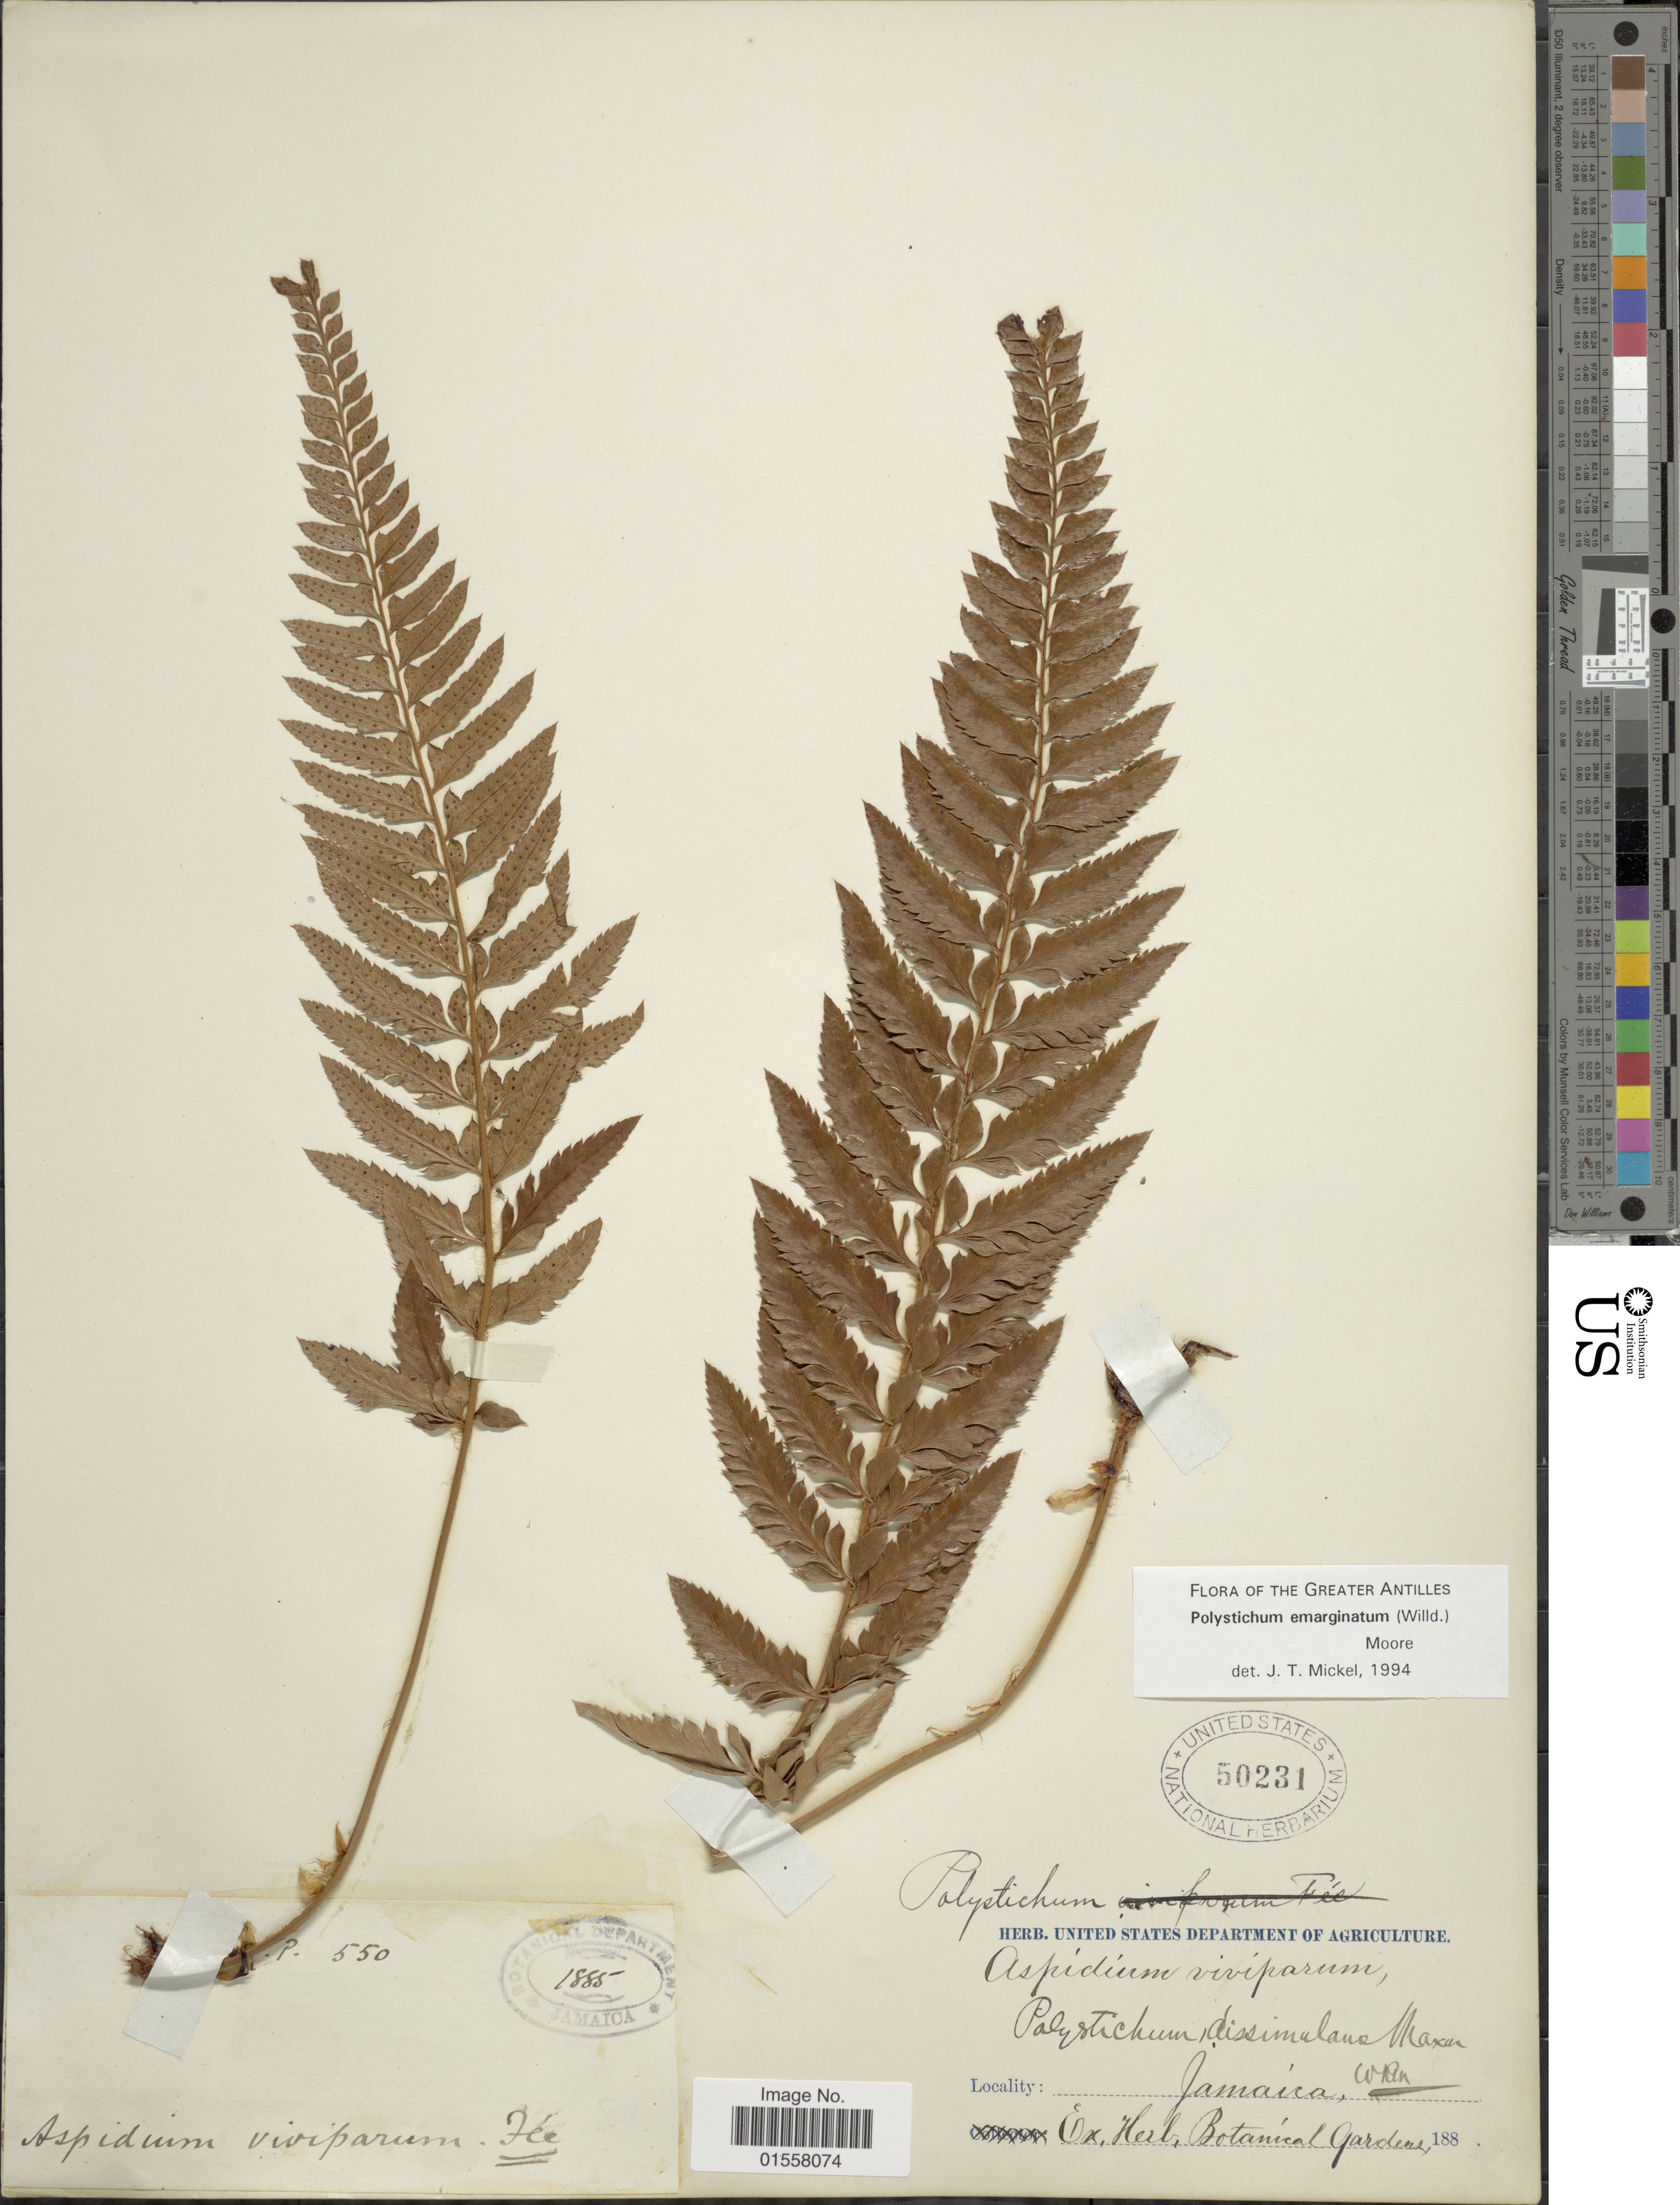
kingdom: Plantae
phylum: Tracheophyta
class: Polypodiopsida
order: Polypodiales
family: Dryopteridaceae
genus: Polystichum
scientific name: Polystichum emarginatum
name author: (Willd.) Moore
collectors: P.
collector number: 550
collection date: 1885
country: Jamaica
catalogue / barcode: US 50231